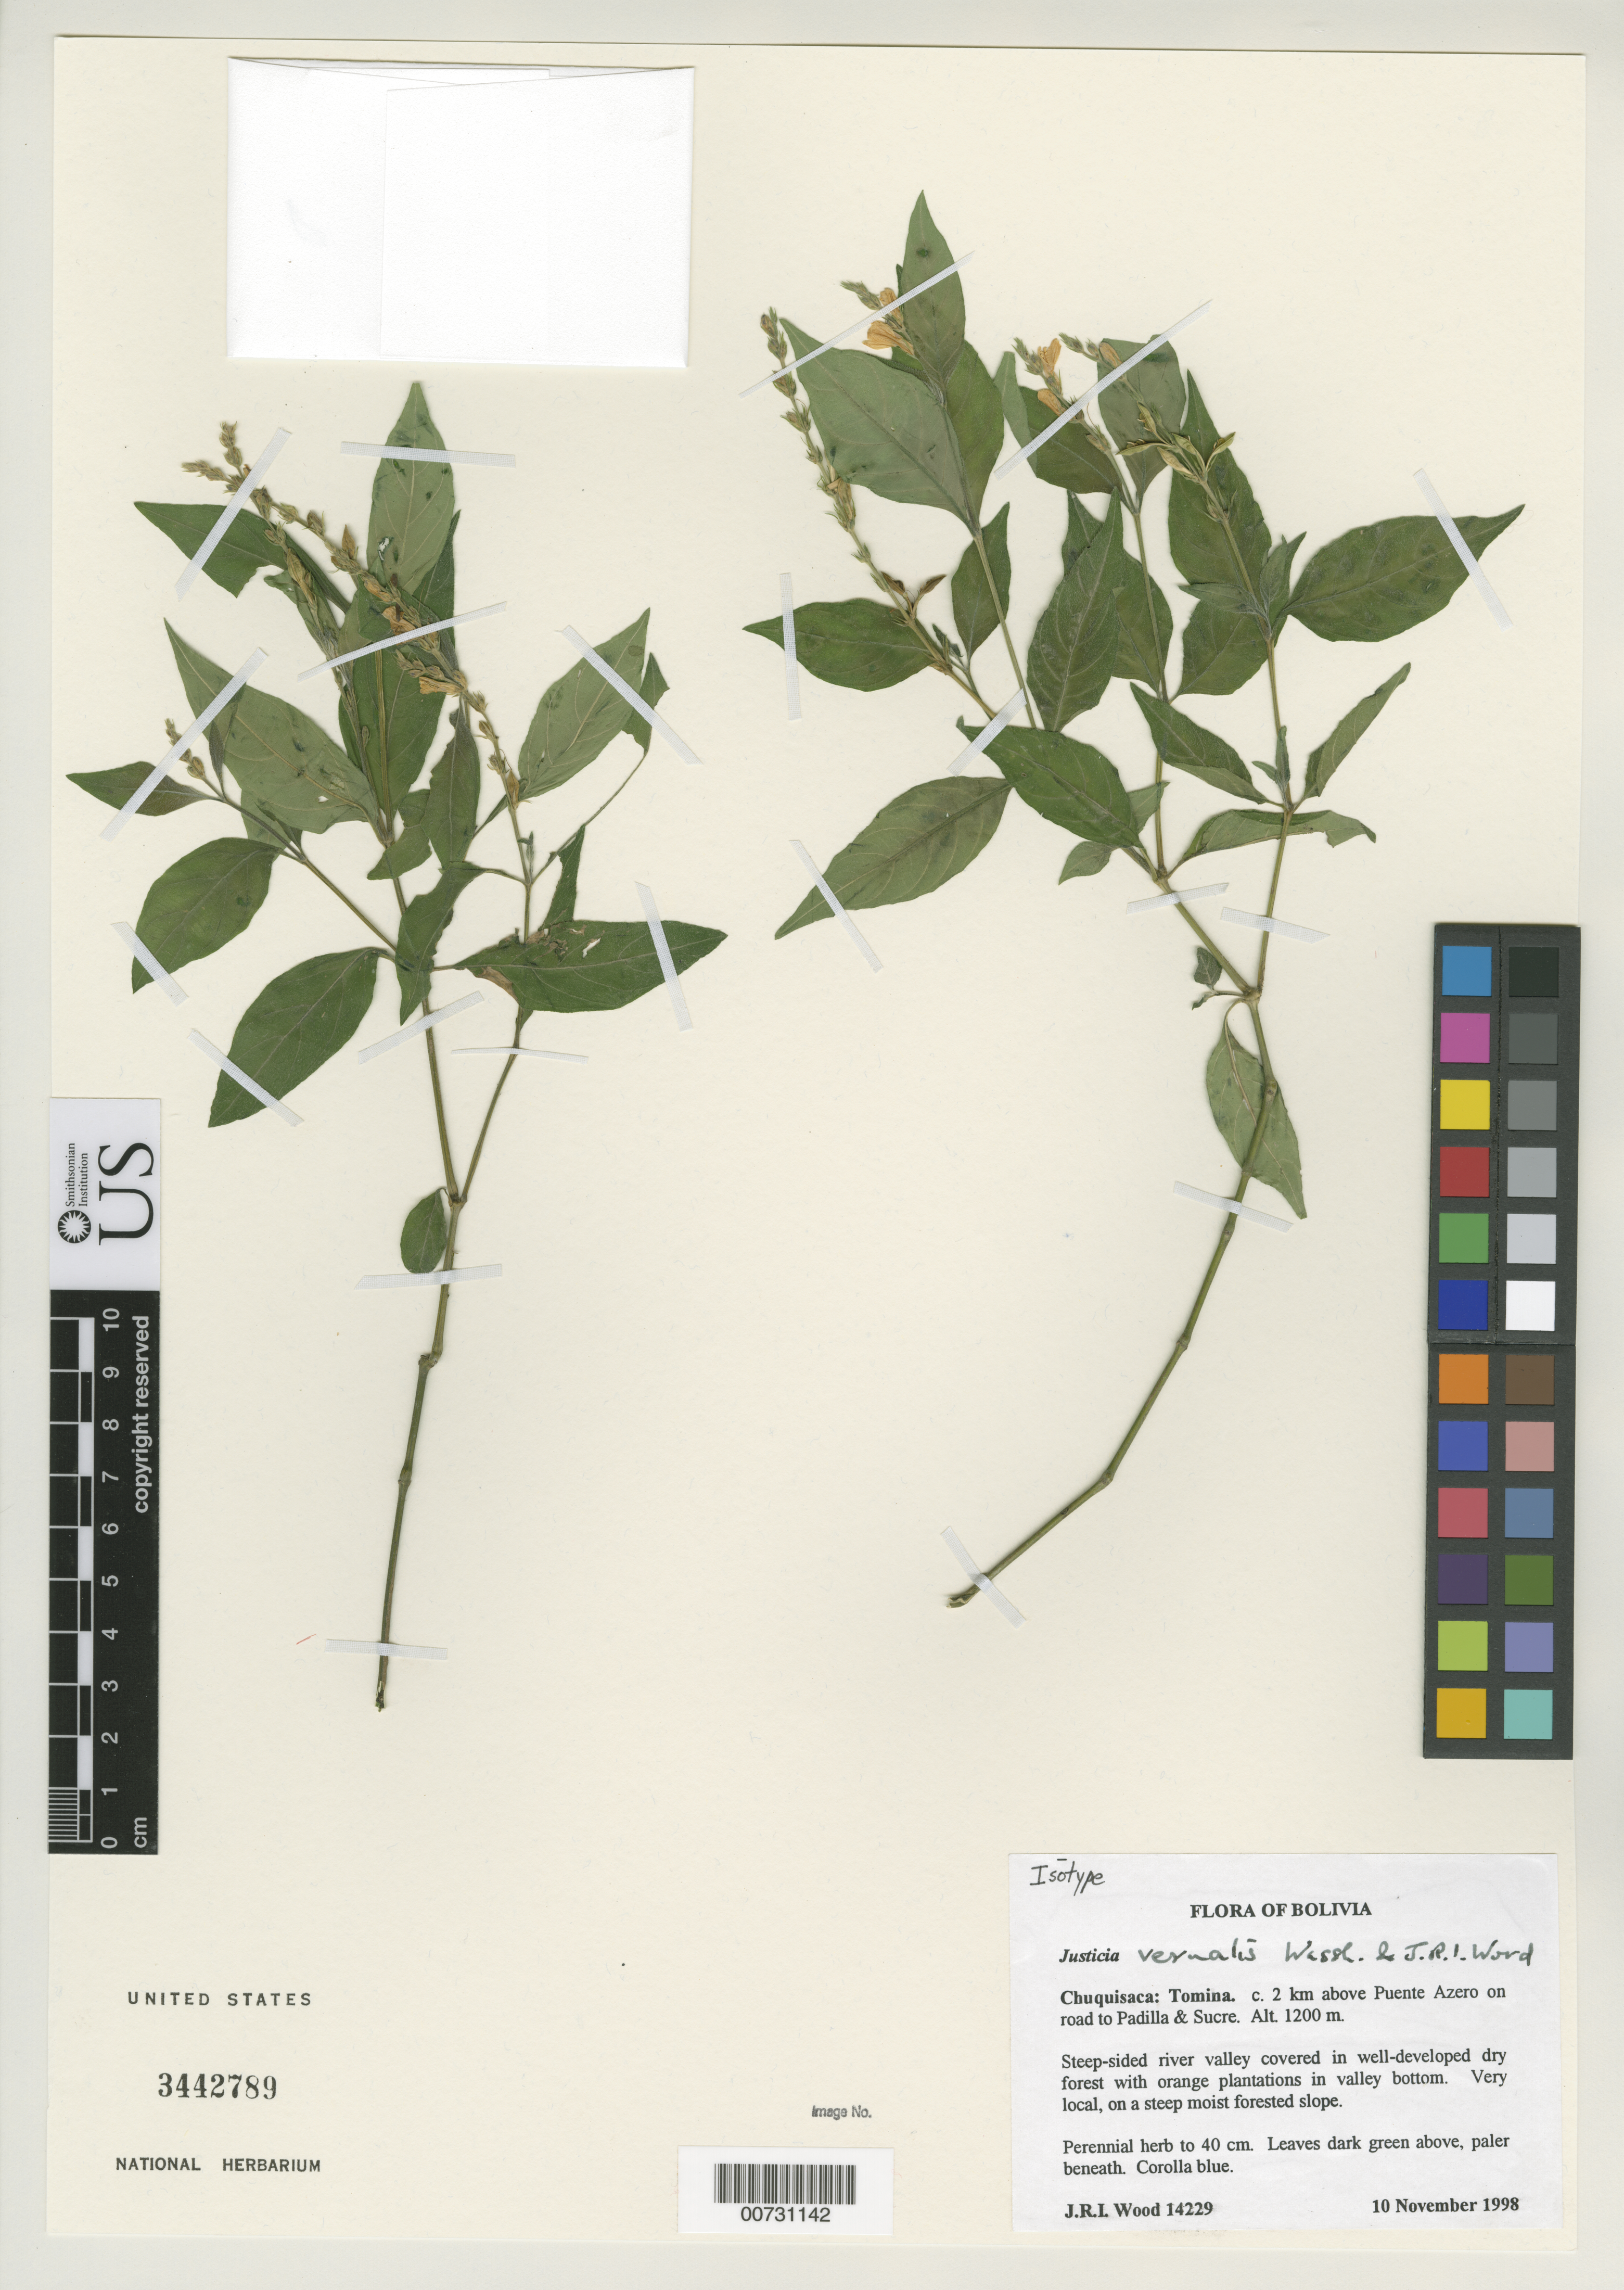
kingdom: Plantae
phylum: Tracheophyta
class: Magnoliopsida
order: Lamiales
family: Acanthaceae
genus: Justicia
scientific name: Justicia vernalis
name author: Wassh. & J.R.I. Wood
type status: Isotype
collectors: J. R. I. Wood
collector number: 14229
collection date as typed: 10 Nov 1998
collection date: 1998-11-10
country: Bolivia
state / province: Chuquisaca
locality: Chuquisaca: Tomina. C. 2 km above Puente Azero on road to Padilla & Sucre.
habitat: Steep-sided river valley covered in well-developed dry forest with orange plantations in valley bottom. Very local, on a steep moist forested slope.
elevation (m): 1200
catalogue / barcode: US 3442789